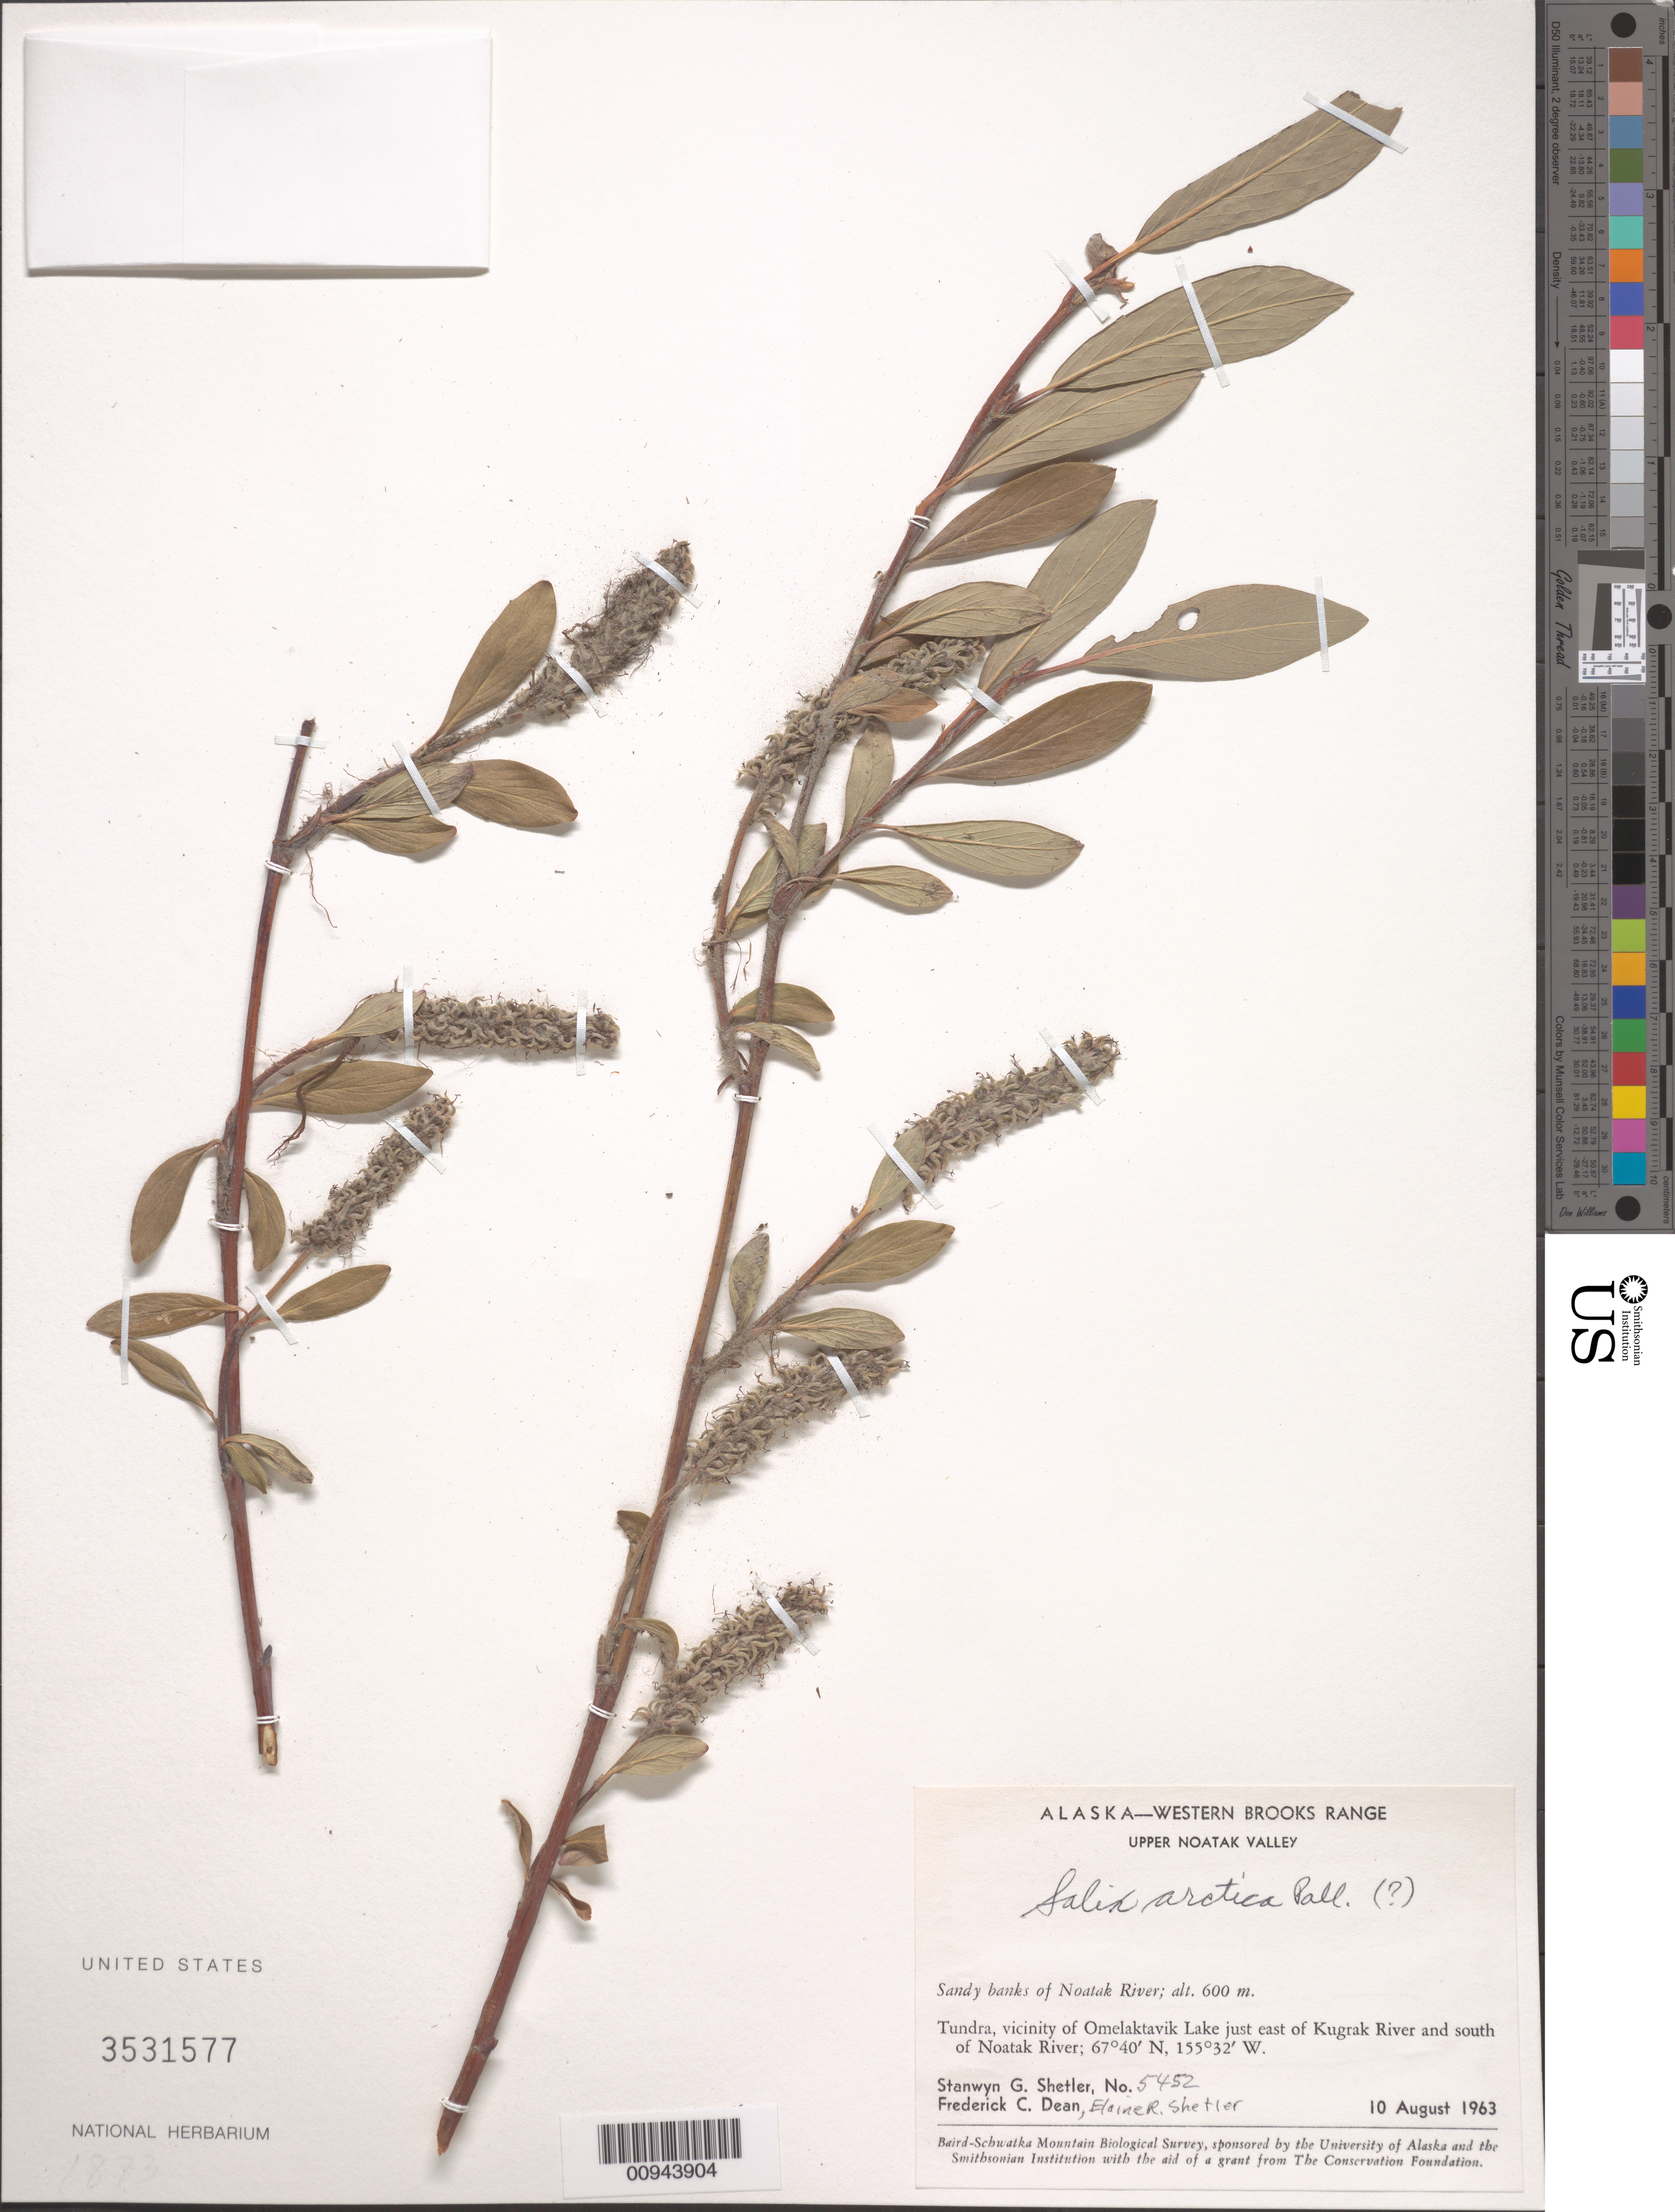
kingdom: Plantae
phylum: Tracheophyta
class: Magnoliopsida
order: Malpighiales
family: Salicaceae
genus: Salix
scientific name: Salix arctica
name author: Pall.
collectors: S. Shetler, F. C. Dean & E. R. Shetler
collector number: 5452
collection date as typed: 10 Aug 1963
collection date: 1963-08-10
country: United States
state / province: Alaska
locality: Vicinity of Omelaktavik Lake just east of Kugrak River and south of Noatak River. Western Brooks Range, Upper Noatak Valley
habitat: Tundra. Sandy banks of Noatak River.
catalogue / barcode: US 3531577